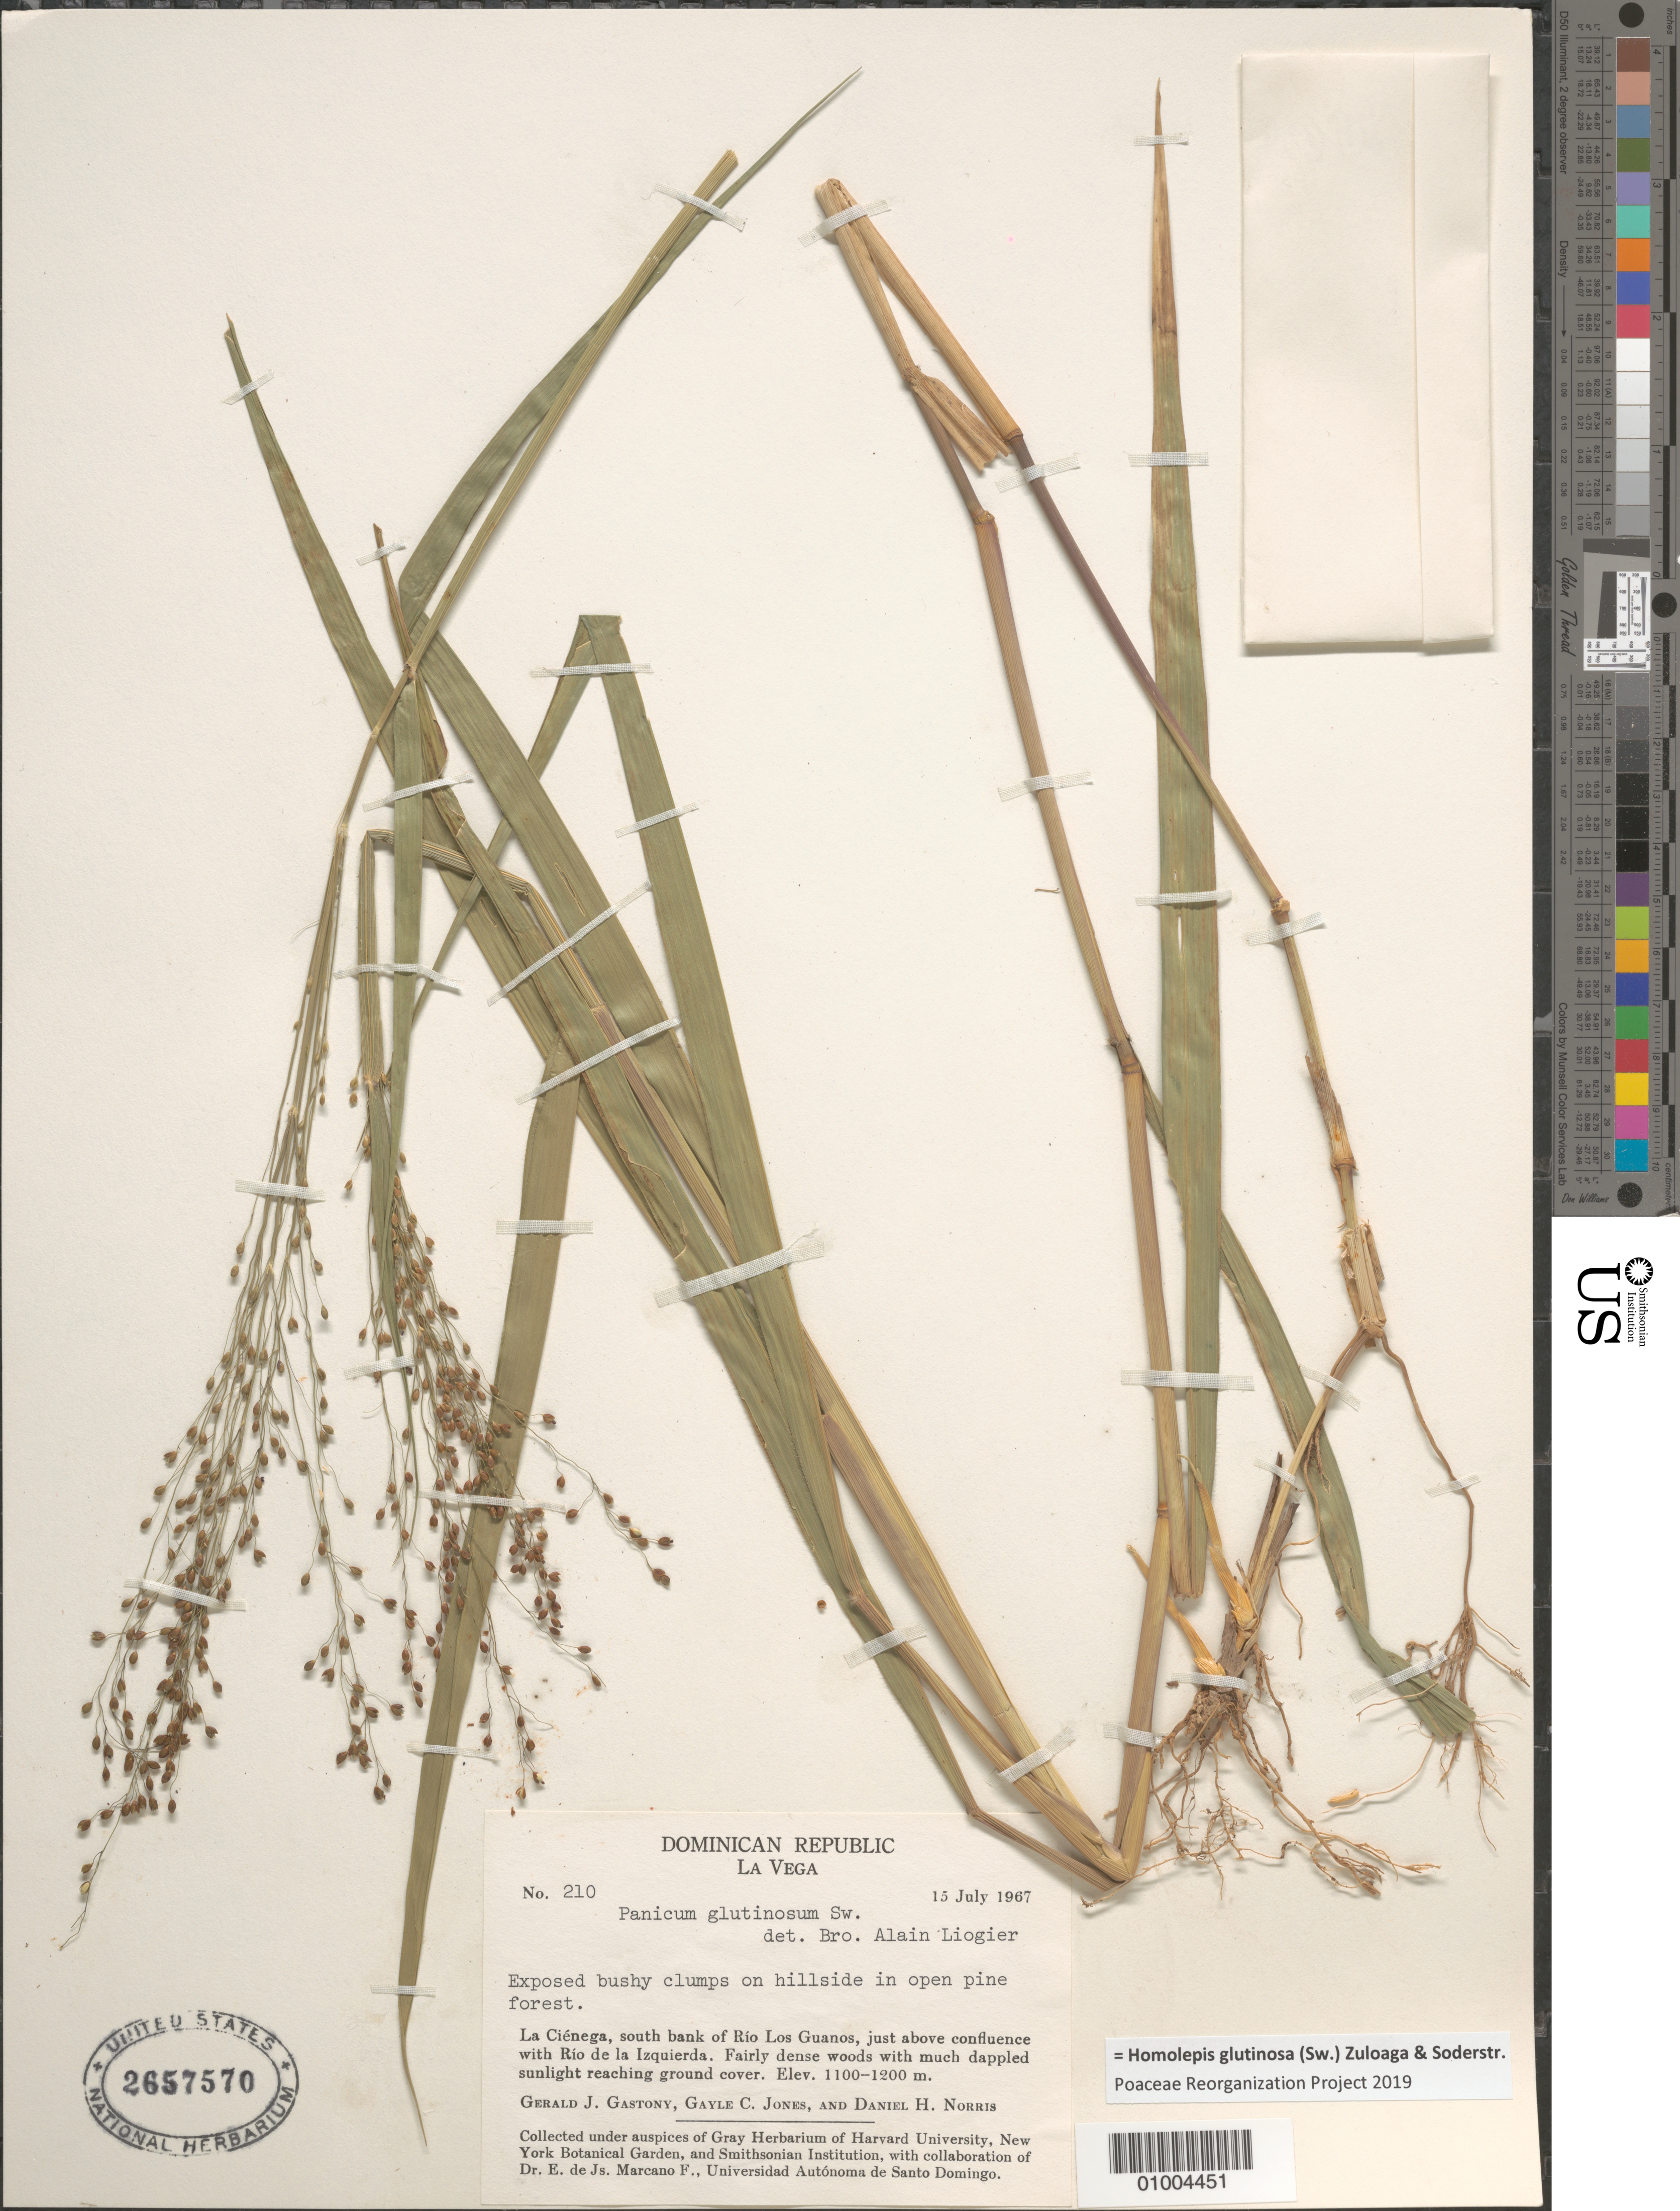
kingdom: Plantae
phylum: Tracheophyta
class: Liliopsida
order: Poales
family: Poaceae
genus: Homolepis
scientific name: Homolepis glutinosa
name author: (Sw.) Zuloaga & Soderstr.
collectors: G. Gastony, G. C. Jones & D. H. Norris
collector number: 210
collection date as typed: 15 Jul 1967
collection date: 1967-07-15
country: Dominican Republic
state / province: La Vega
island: Hispaniola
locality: La Cienega, S bank of Rio Los Guanos, just above confluence with Rio de la Izquierda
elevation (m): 1100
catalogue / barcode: US 2657570